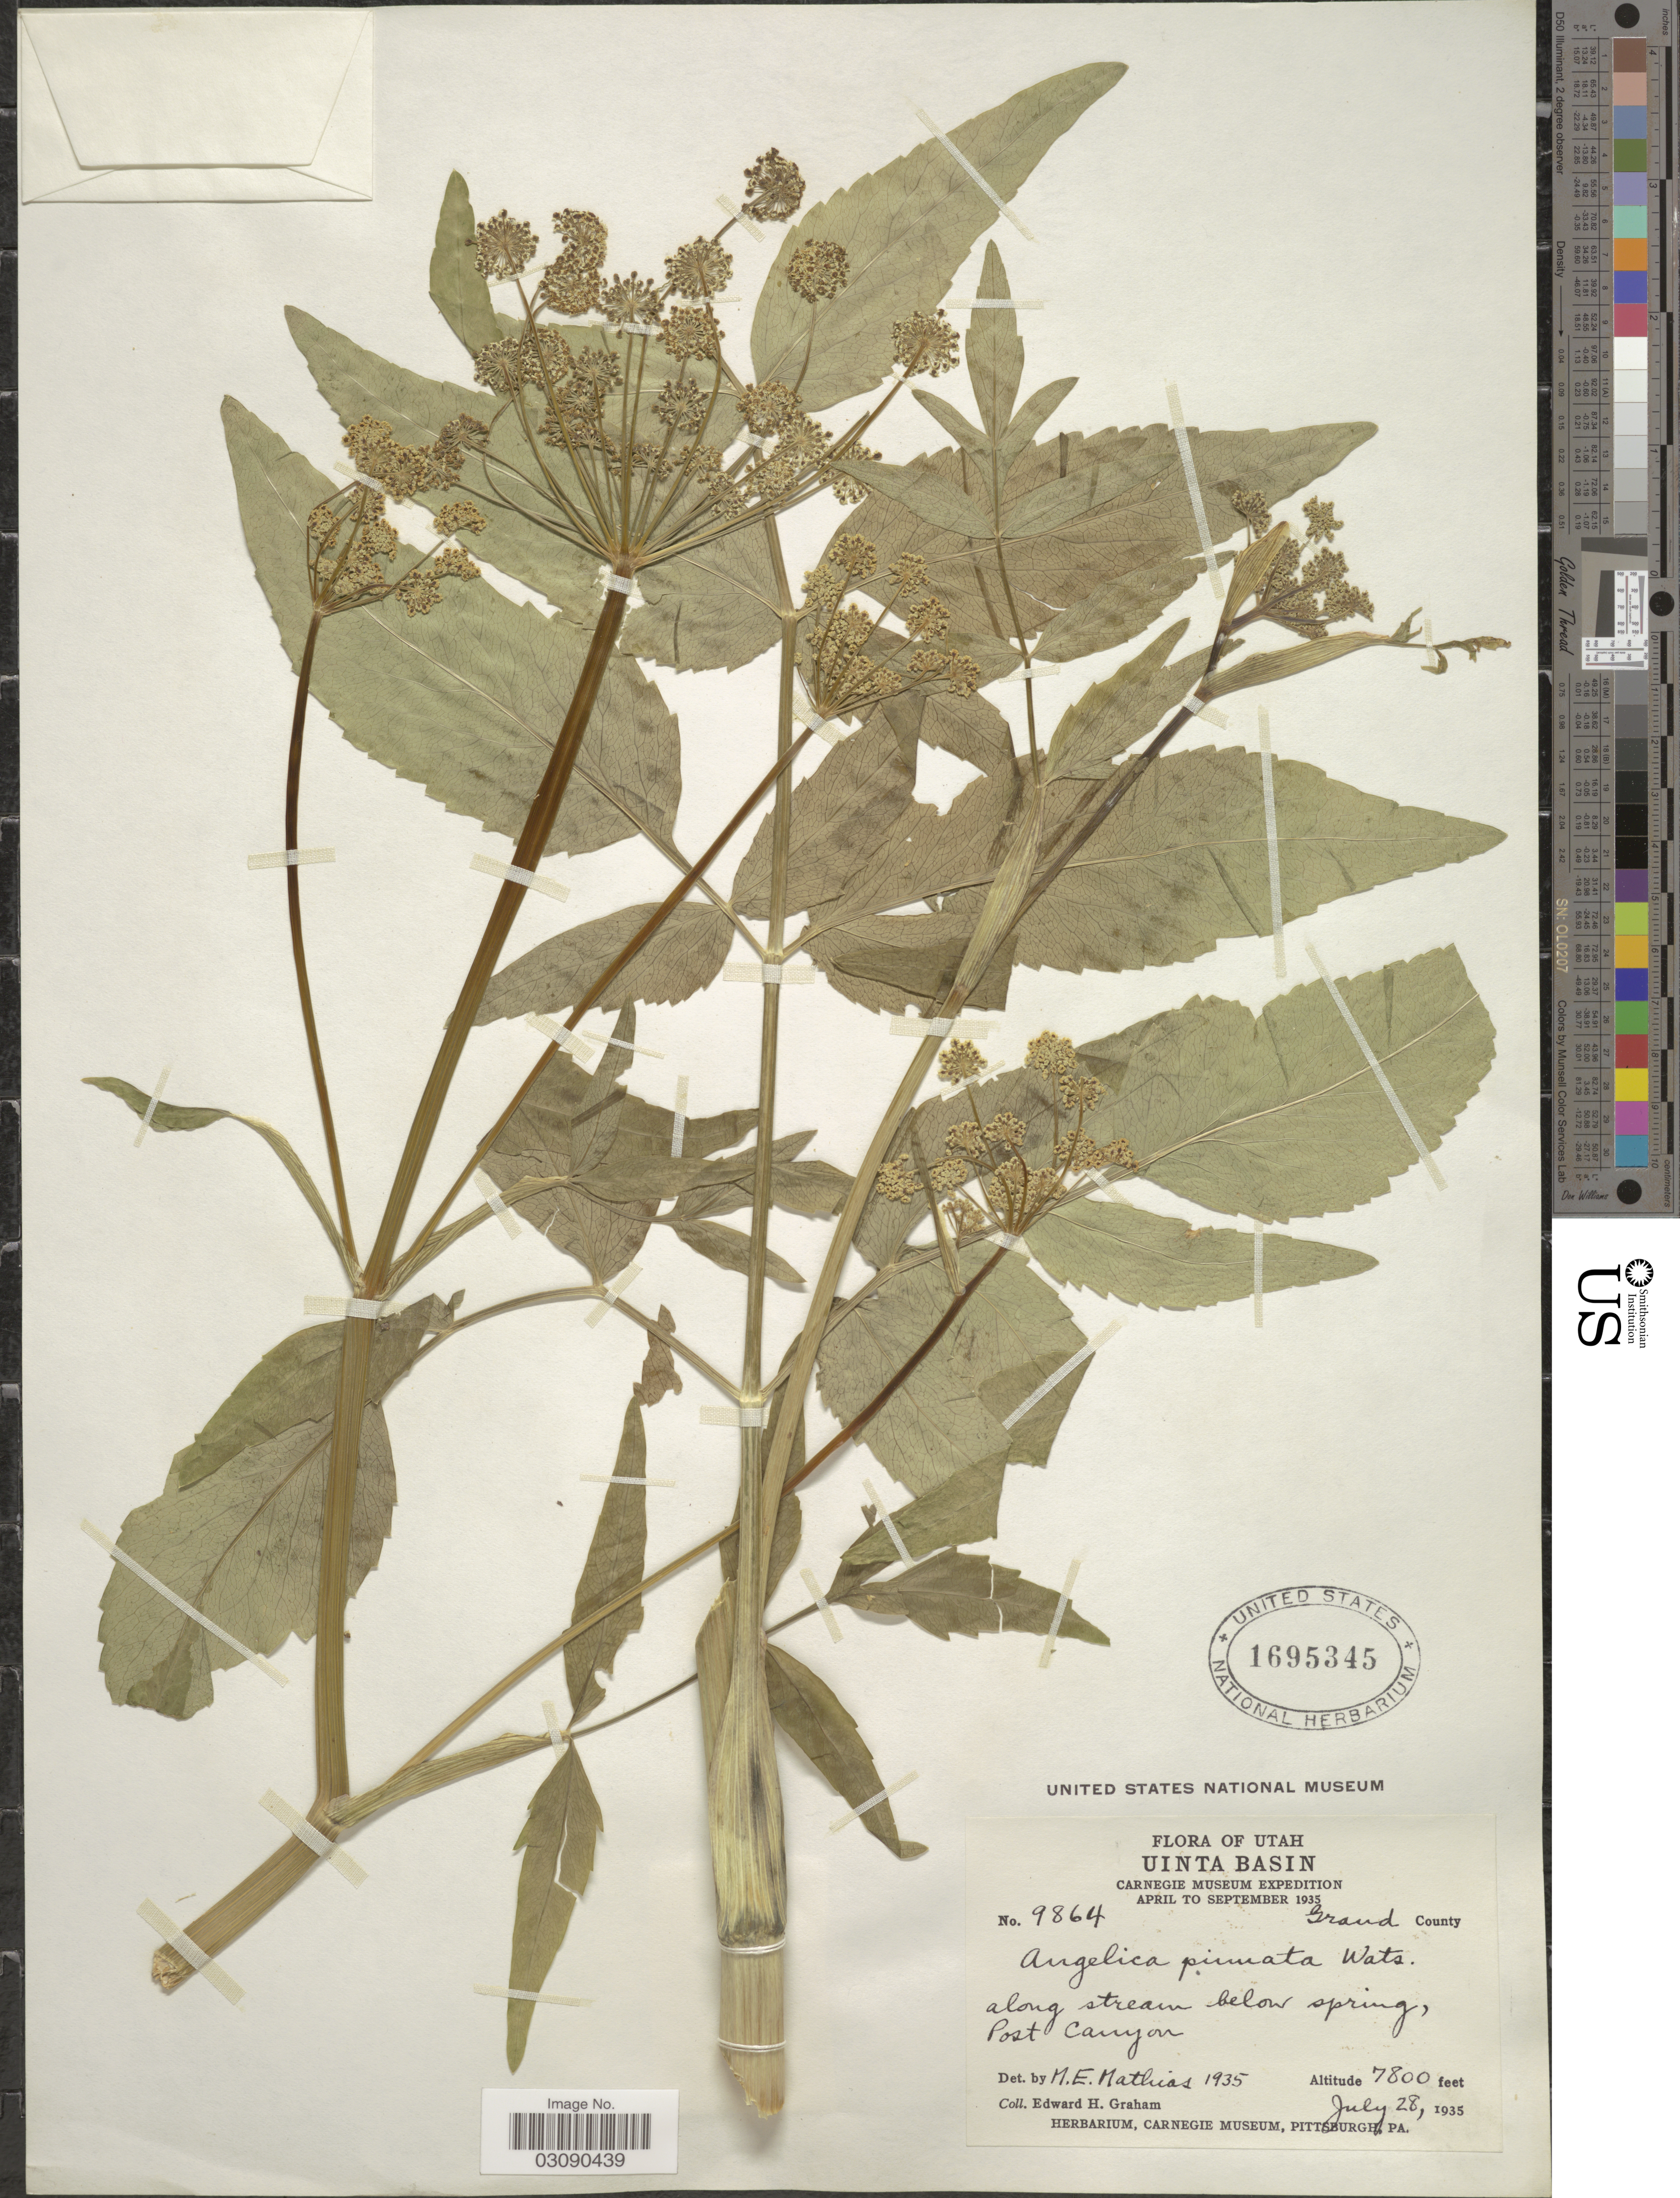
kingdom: Plantae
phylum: Tracheophyta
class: Magnoliopsida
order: Apiales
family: Apiaceae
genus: Angelica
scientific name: Angelica pinnata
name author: S. Watson in C. King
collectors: E. H. Graham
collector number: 9864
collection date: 1935-07-28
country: United States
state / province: Utah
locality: Utah, Uinta Basin, along stream below spring, Post Canyon.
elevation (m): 2377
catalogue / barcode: US 1695345